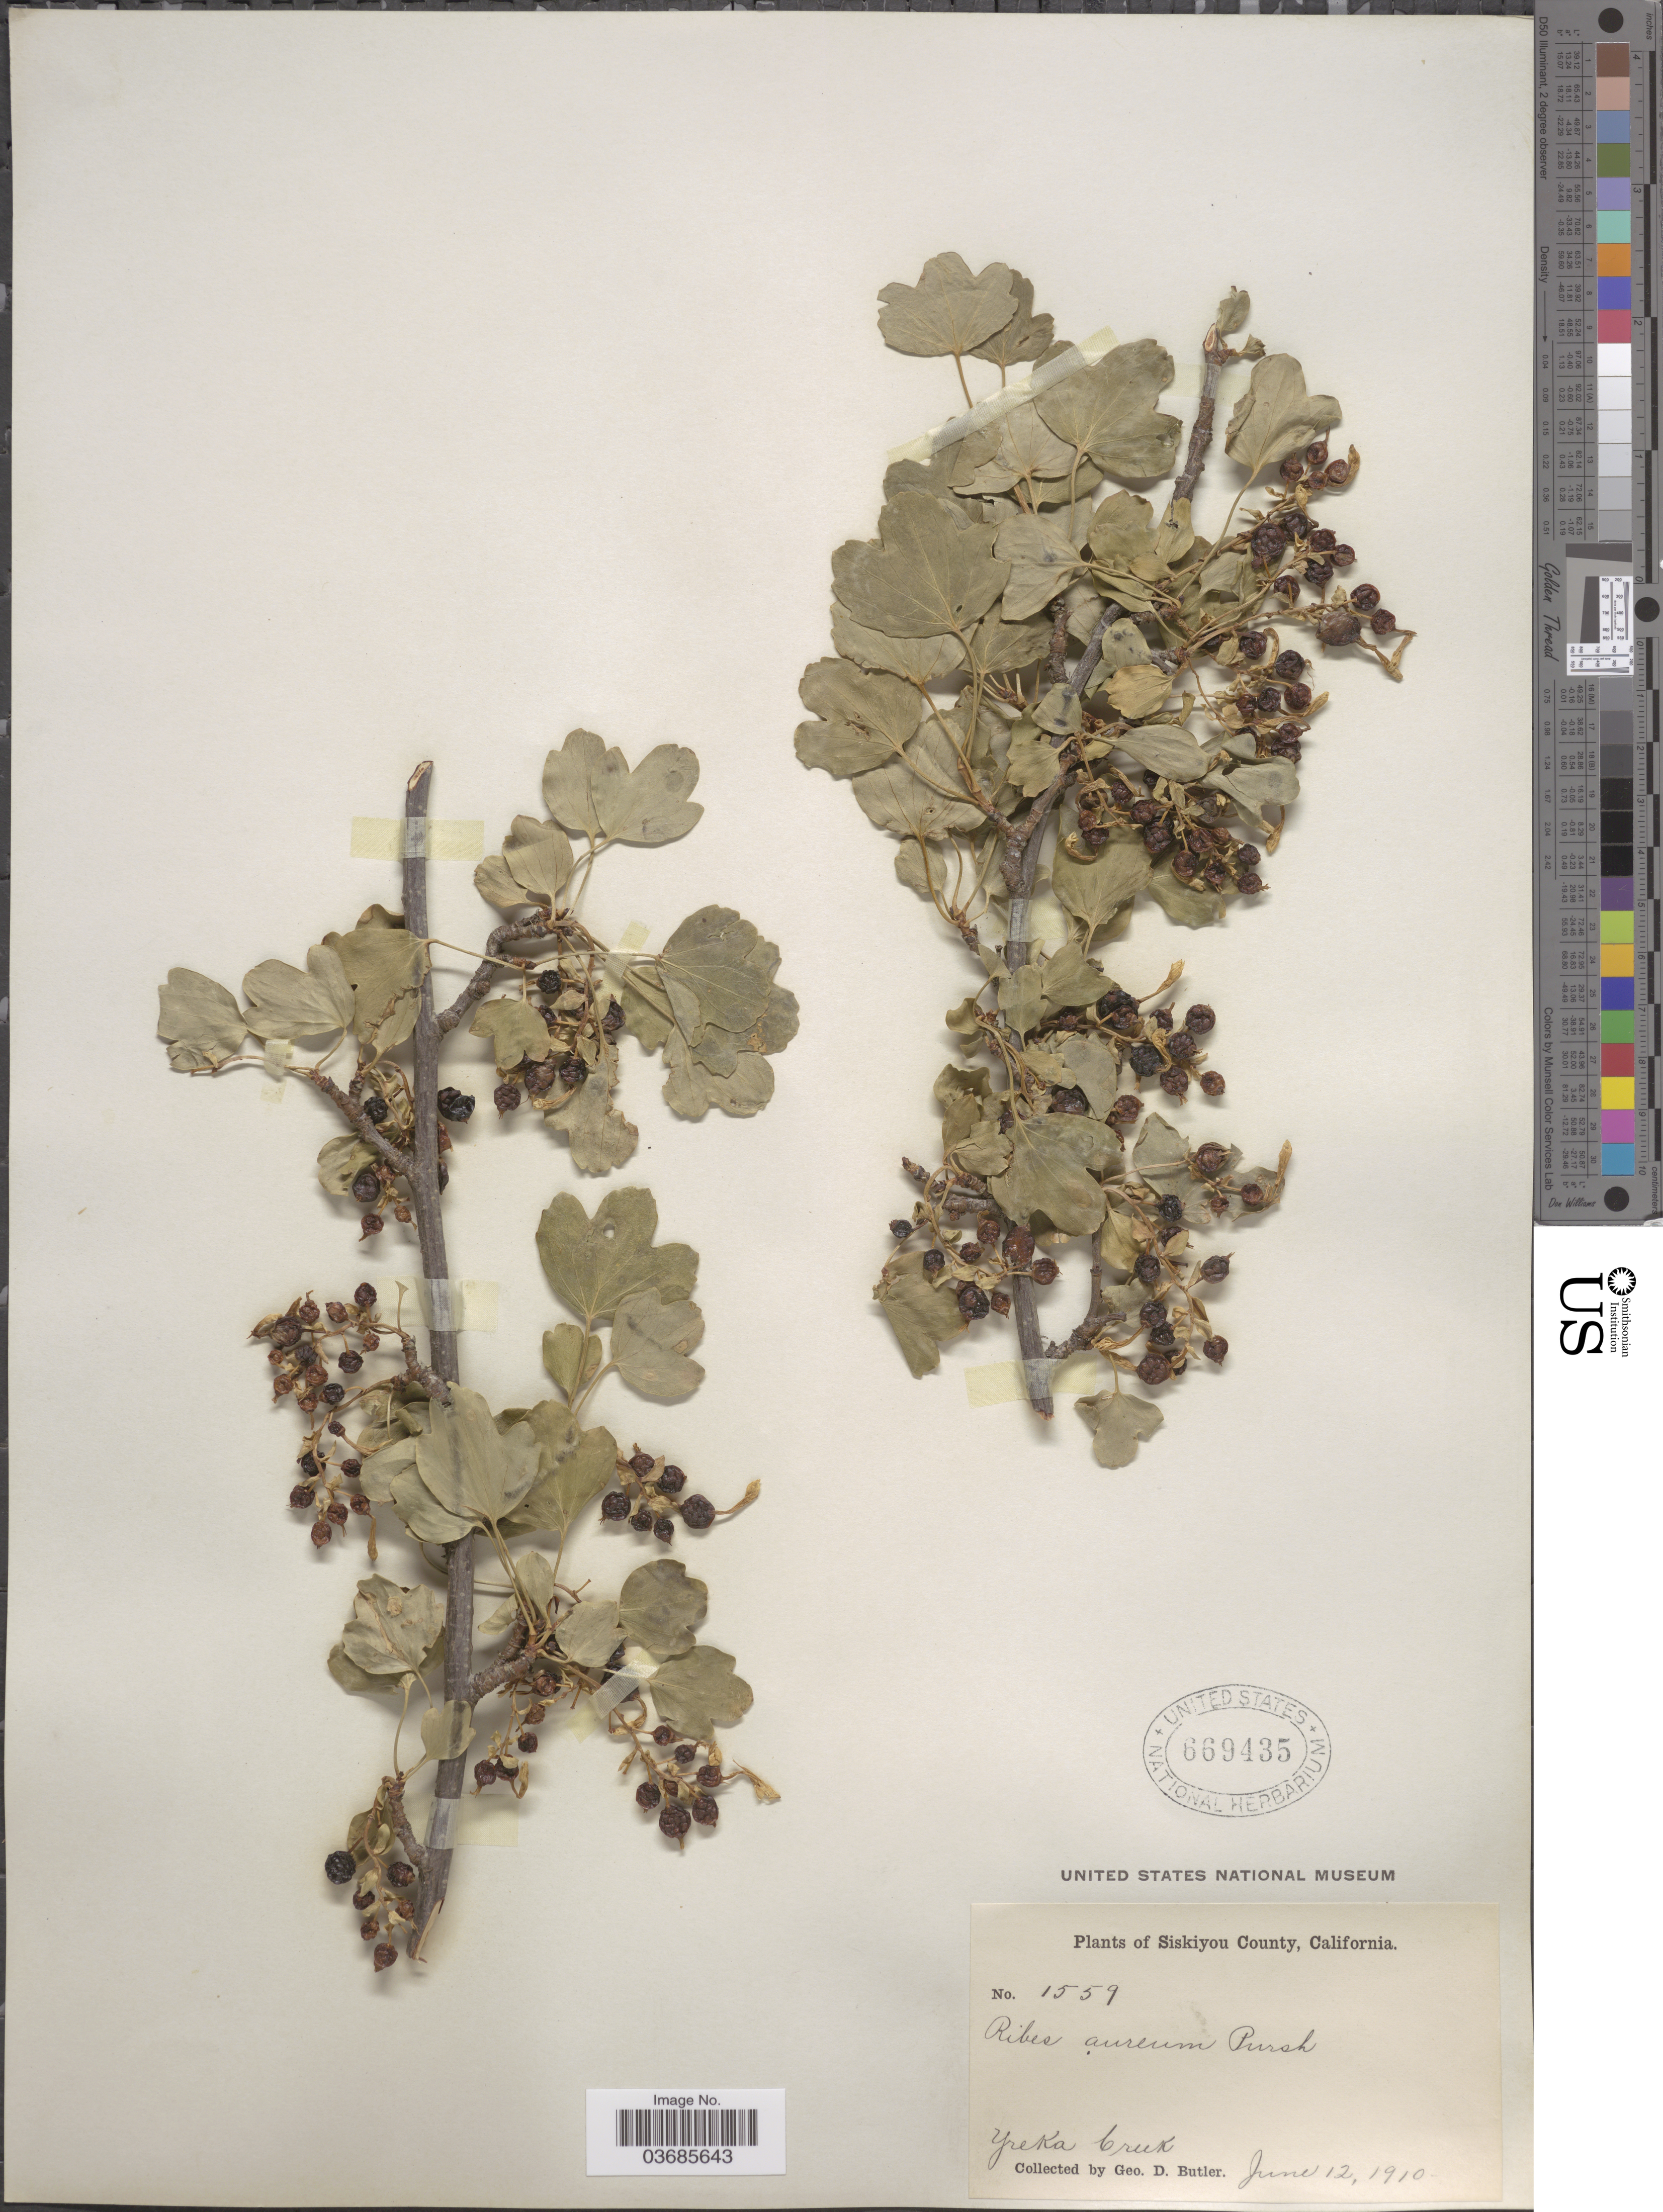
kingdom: Plantae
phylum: Tracheophyta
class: Magnoliopsida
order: Saxifragales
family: Grossulariaceae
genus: Ribes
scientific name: Ribes aureum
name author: Pursh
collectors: G. D. Butler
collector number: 1559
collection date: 1910-06-12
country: United States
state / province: California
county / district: Siskiyou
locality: Siskiyou County. Yreka Creek.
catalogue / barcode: US 669435